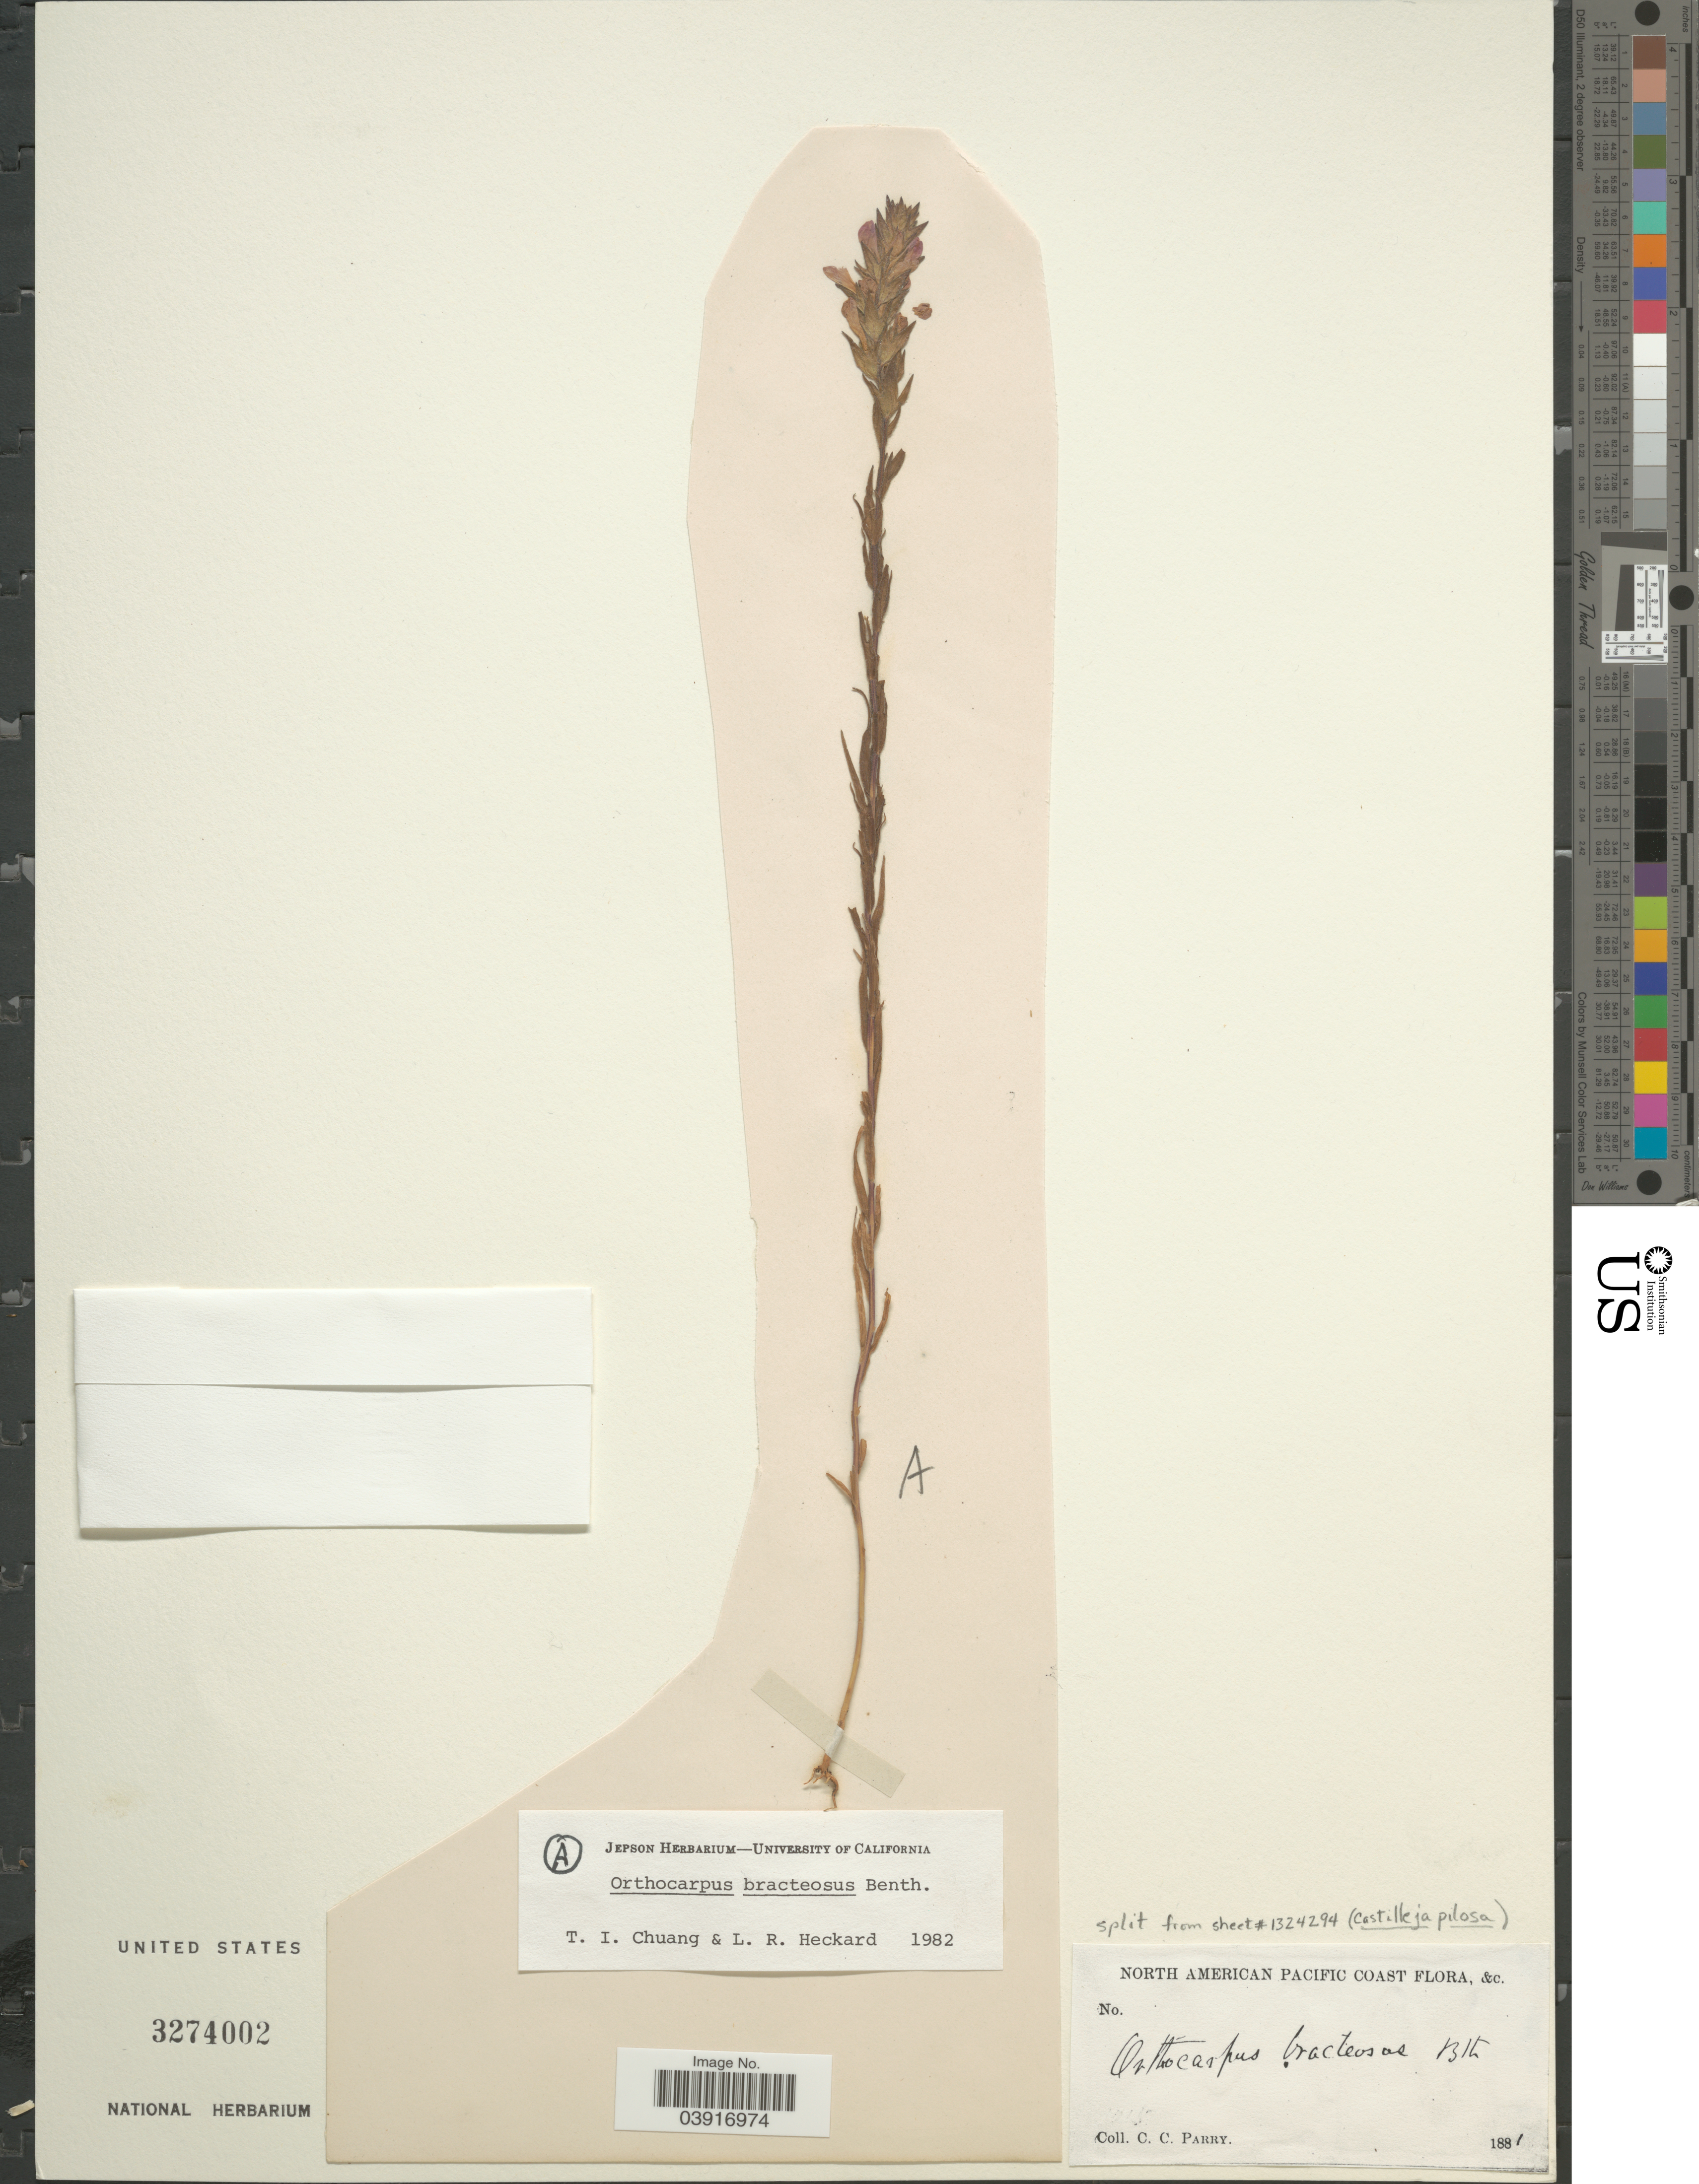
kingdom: Plantae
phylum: Tracheophyta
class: Magnoliopsida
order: Lamiales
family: Orobanchaceae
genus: Orthocarpus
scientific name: Orthocarpus bracteosus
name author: Benth.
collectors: C. C. Parry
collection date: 1881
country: United States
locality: North American Pacific Coast.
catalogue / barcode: US 3274002